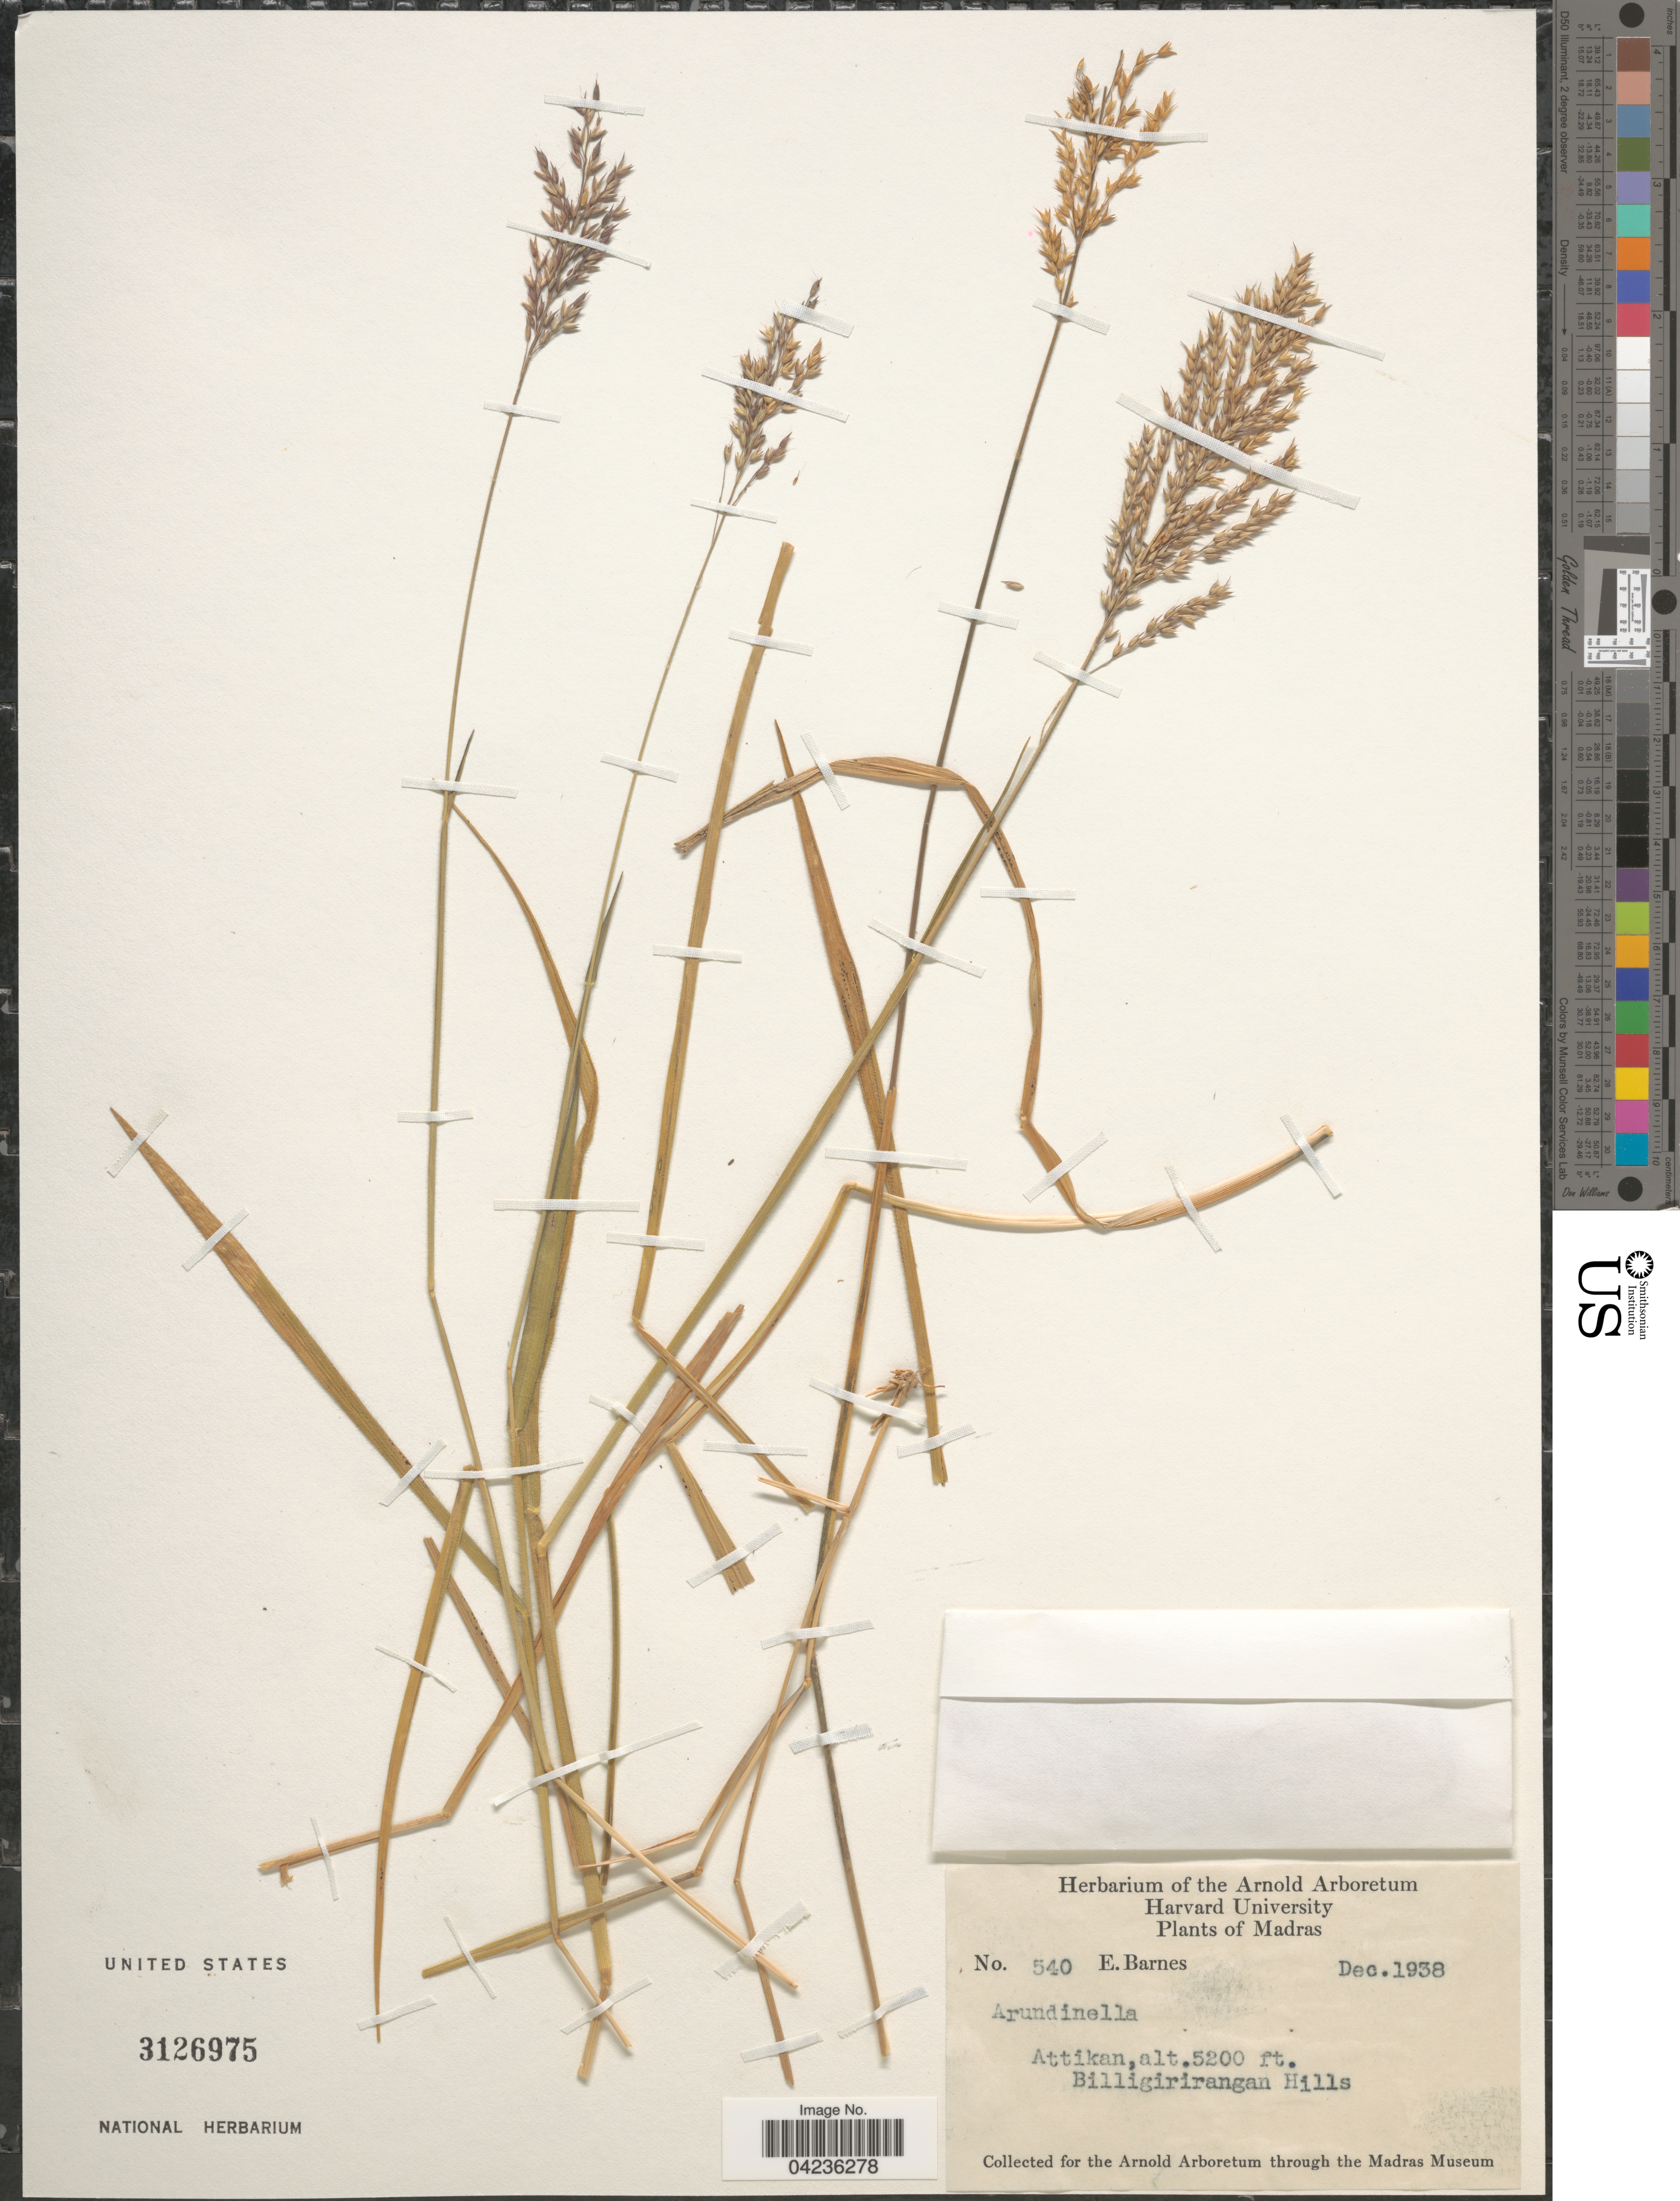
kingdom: Plantae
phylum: Tracheophyta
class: Liliopsida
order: Poales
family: Poaceae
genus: Arundinella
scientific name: Arundinella sp.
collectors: E. Barnes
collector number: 540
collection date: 1938-12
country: India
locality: Madras. Attikan. Billigirirangan Hills.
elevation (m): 1585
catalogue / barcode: US 3126975